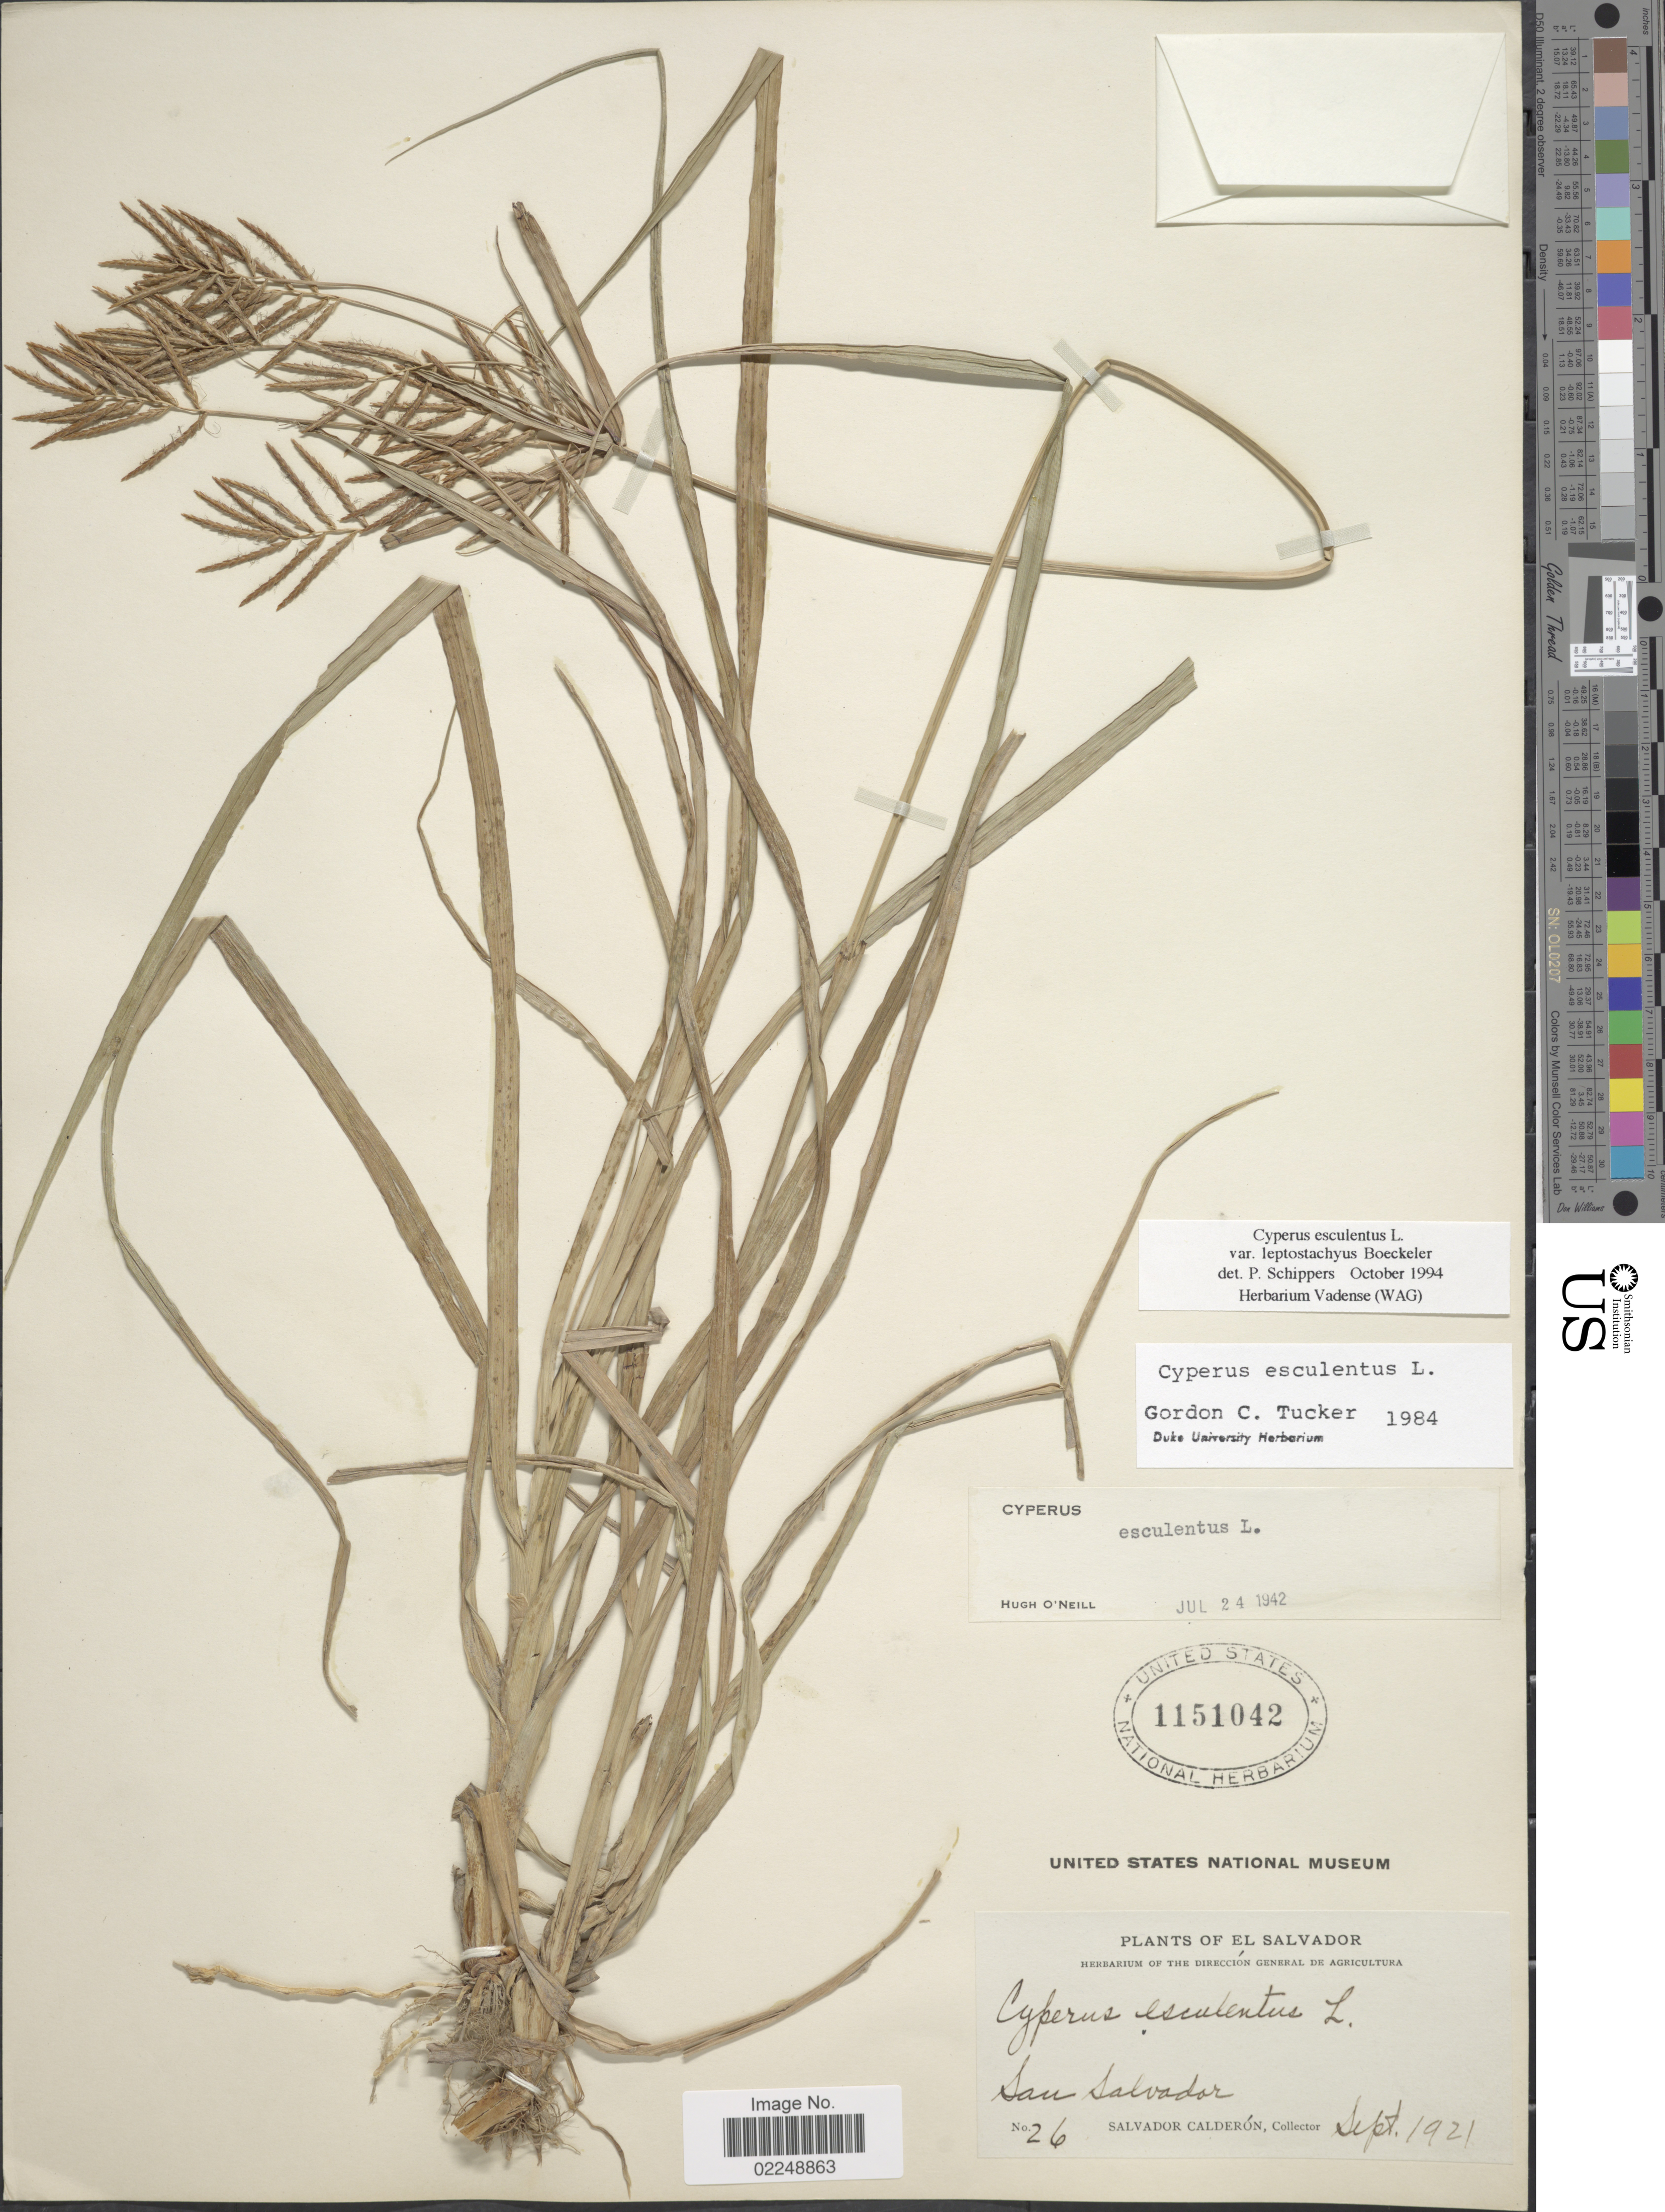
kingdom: Plantae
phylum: Tracheophyta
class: Liliopsida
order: Poales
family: Cyperaceae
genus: Cyperus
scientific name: Cyperus esculentus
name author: L.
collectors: S. Calderón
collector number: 26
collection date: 1921-09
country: El Salvador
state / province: San Salvador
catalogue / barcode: US 1151042